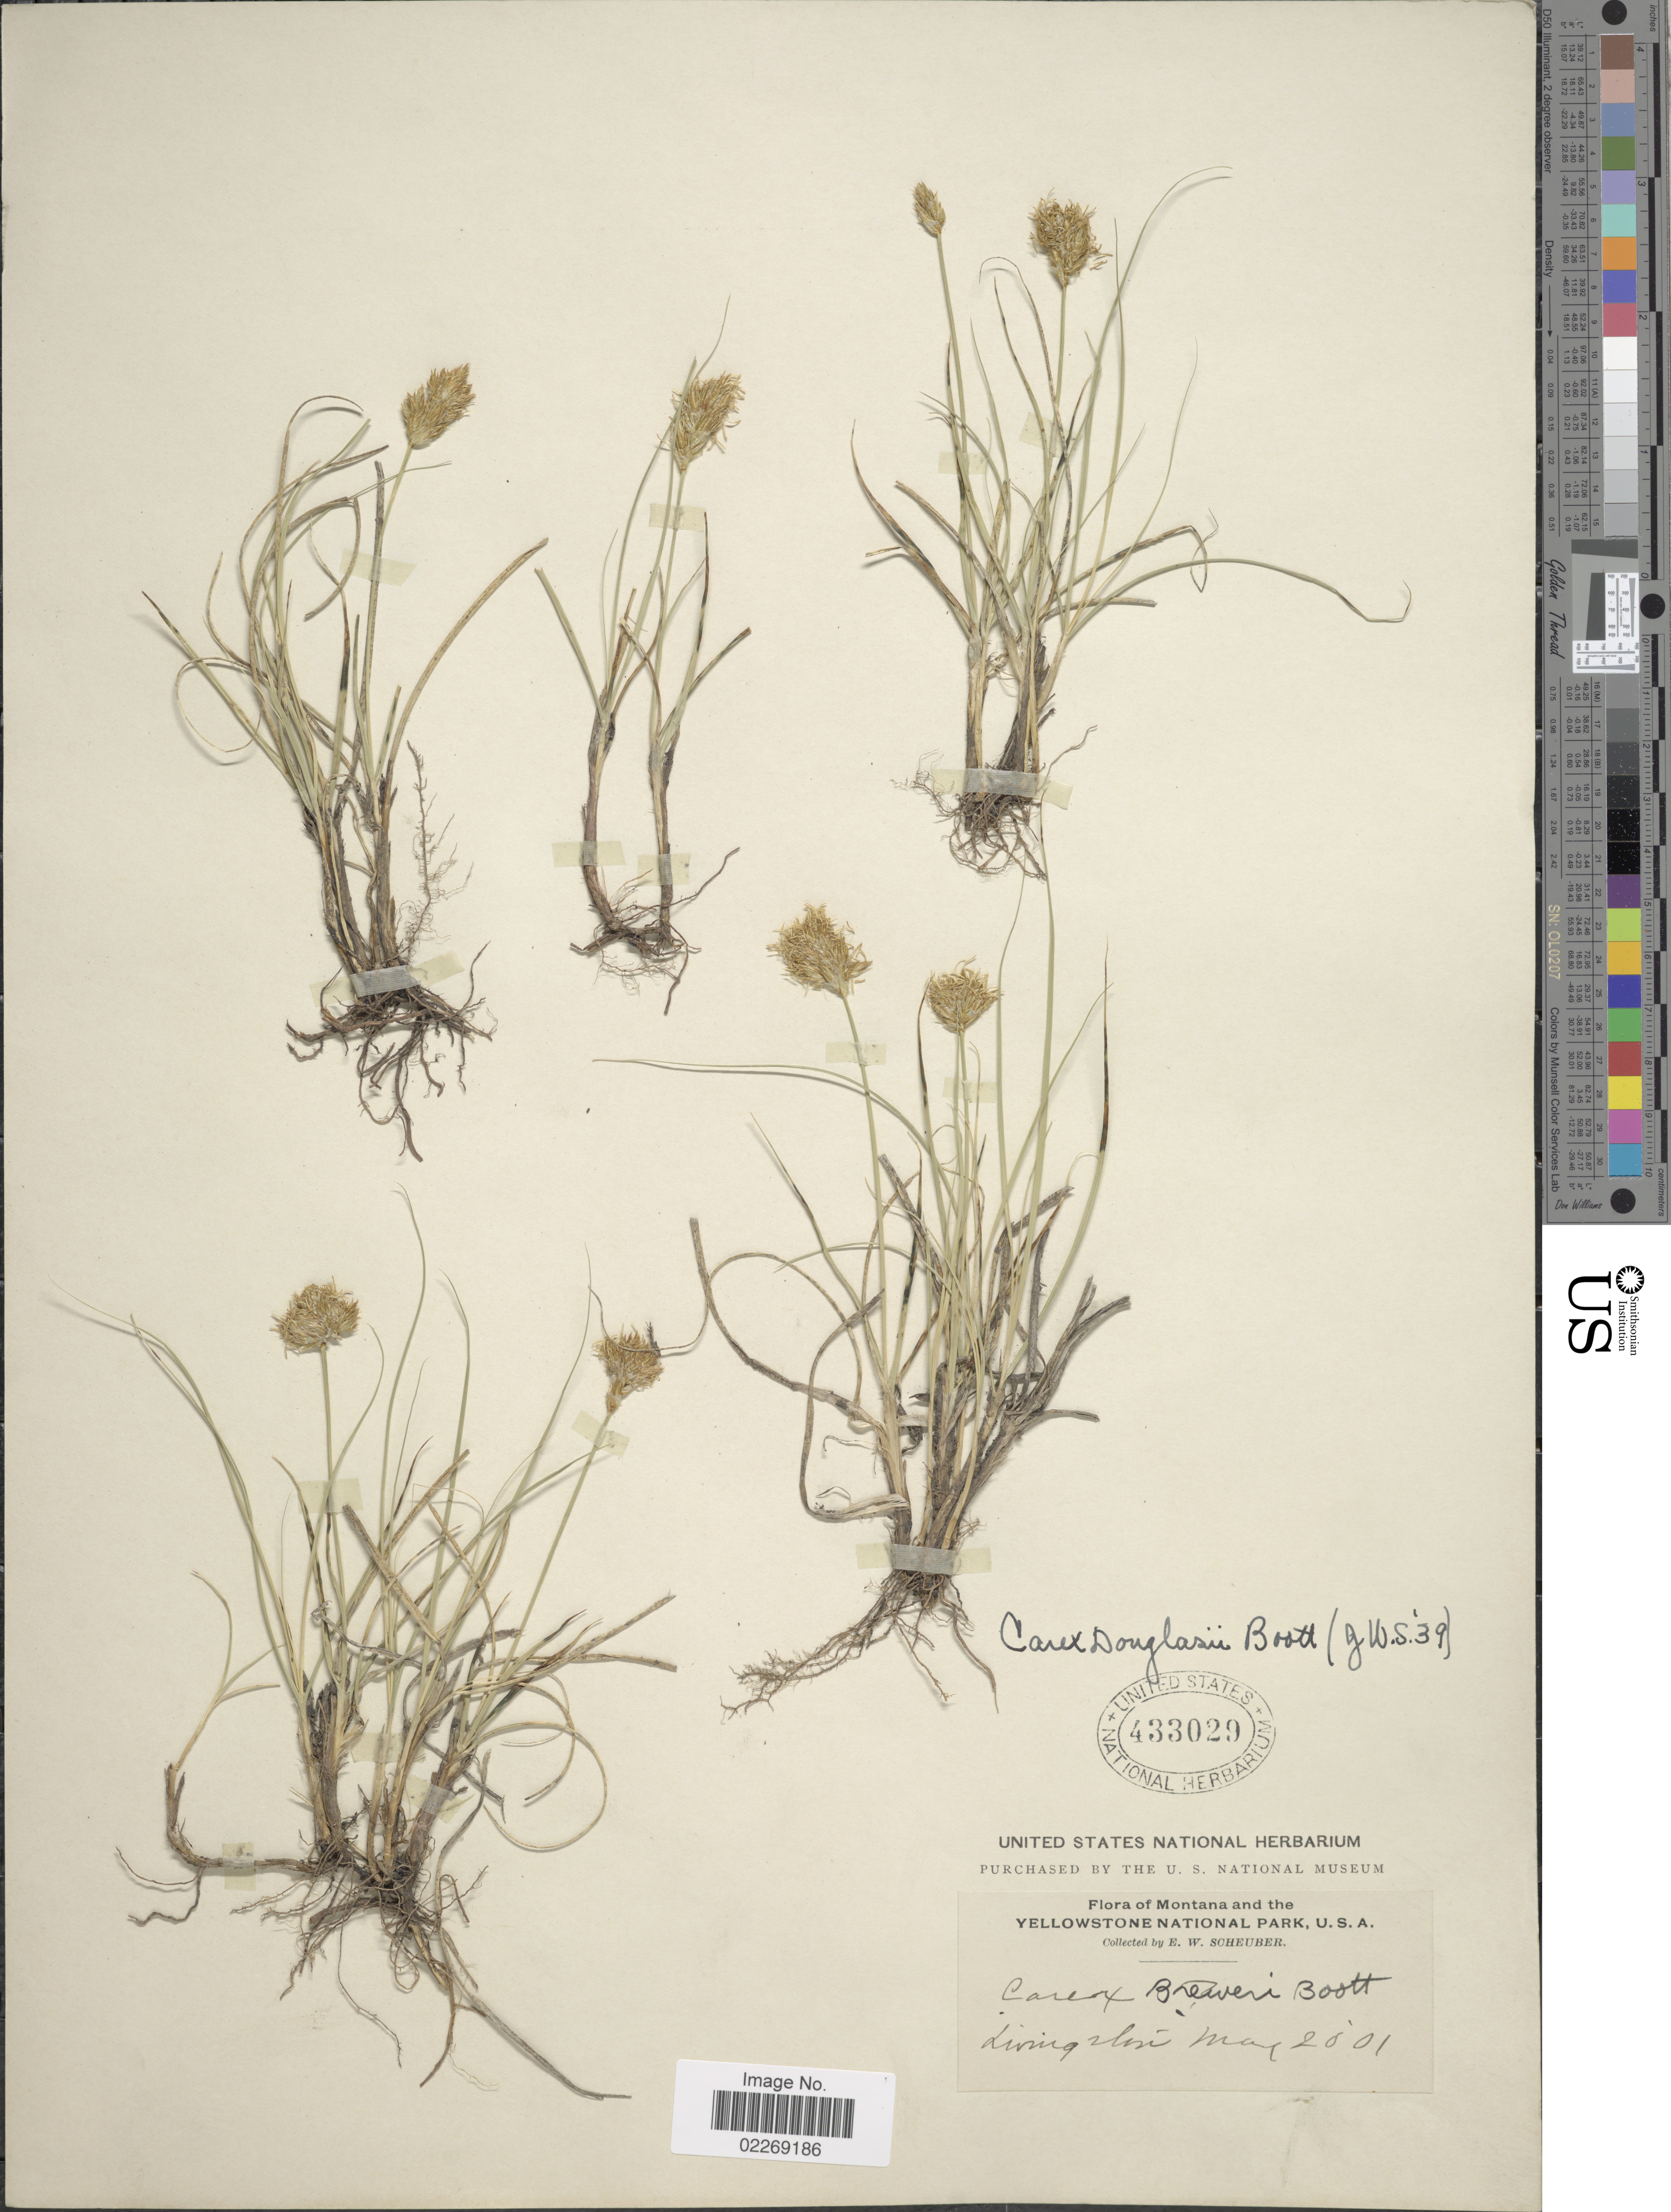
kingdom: Plantae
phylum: Tracheophyta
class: Liliopsida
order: Poales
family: Cyperaceae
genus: Carex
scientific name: Carex douglasii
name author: Boott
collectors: E. Scheuber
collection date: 2001-05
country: United States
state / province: Montana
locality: Yellowstone National Park. Living Mtn.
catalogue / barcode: US 433029